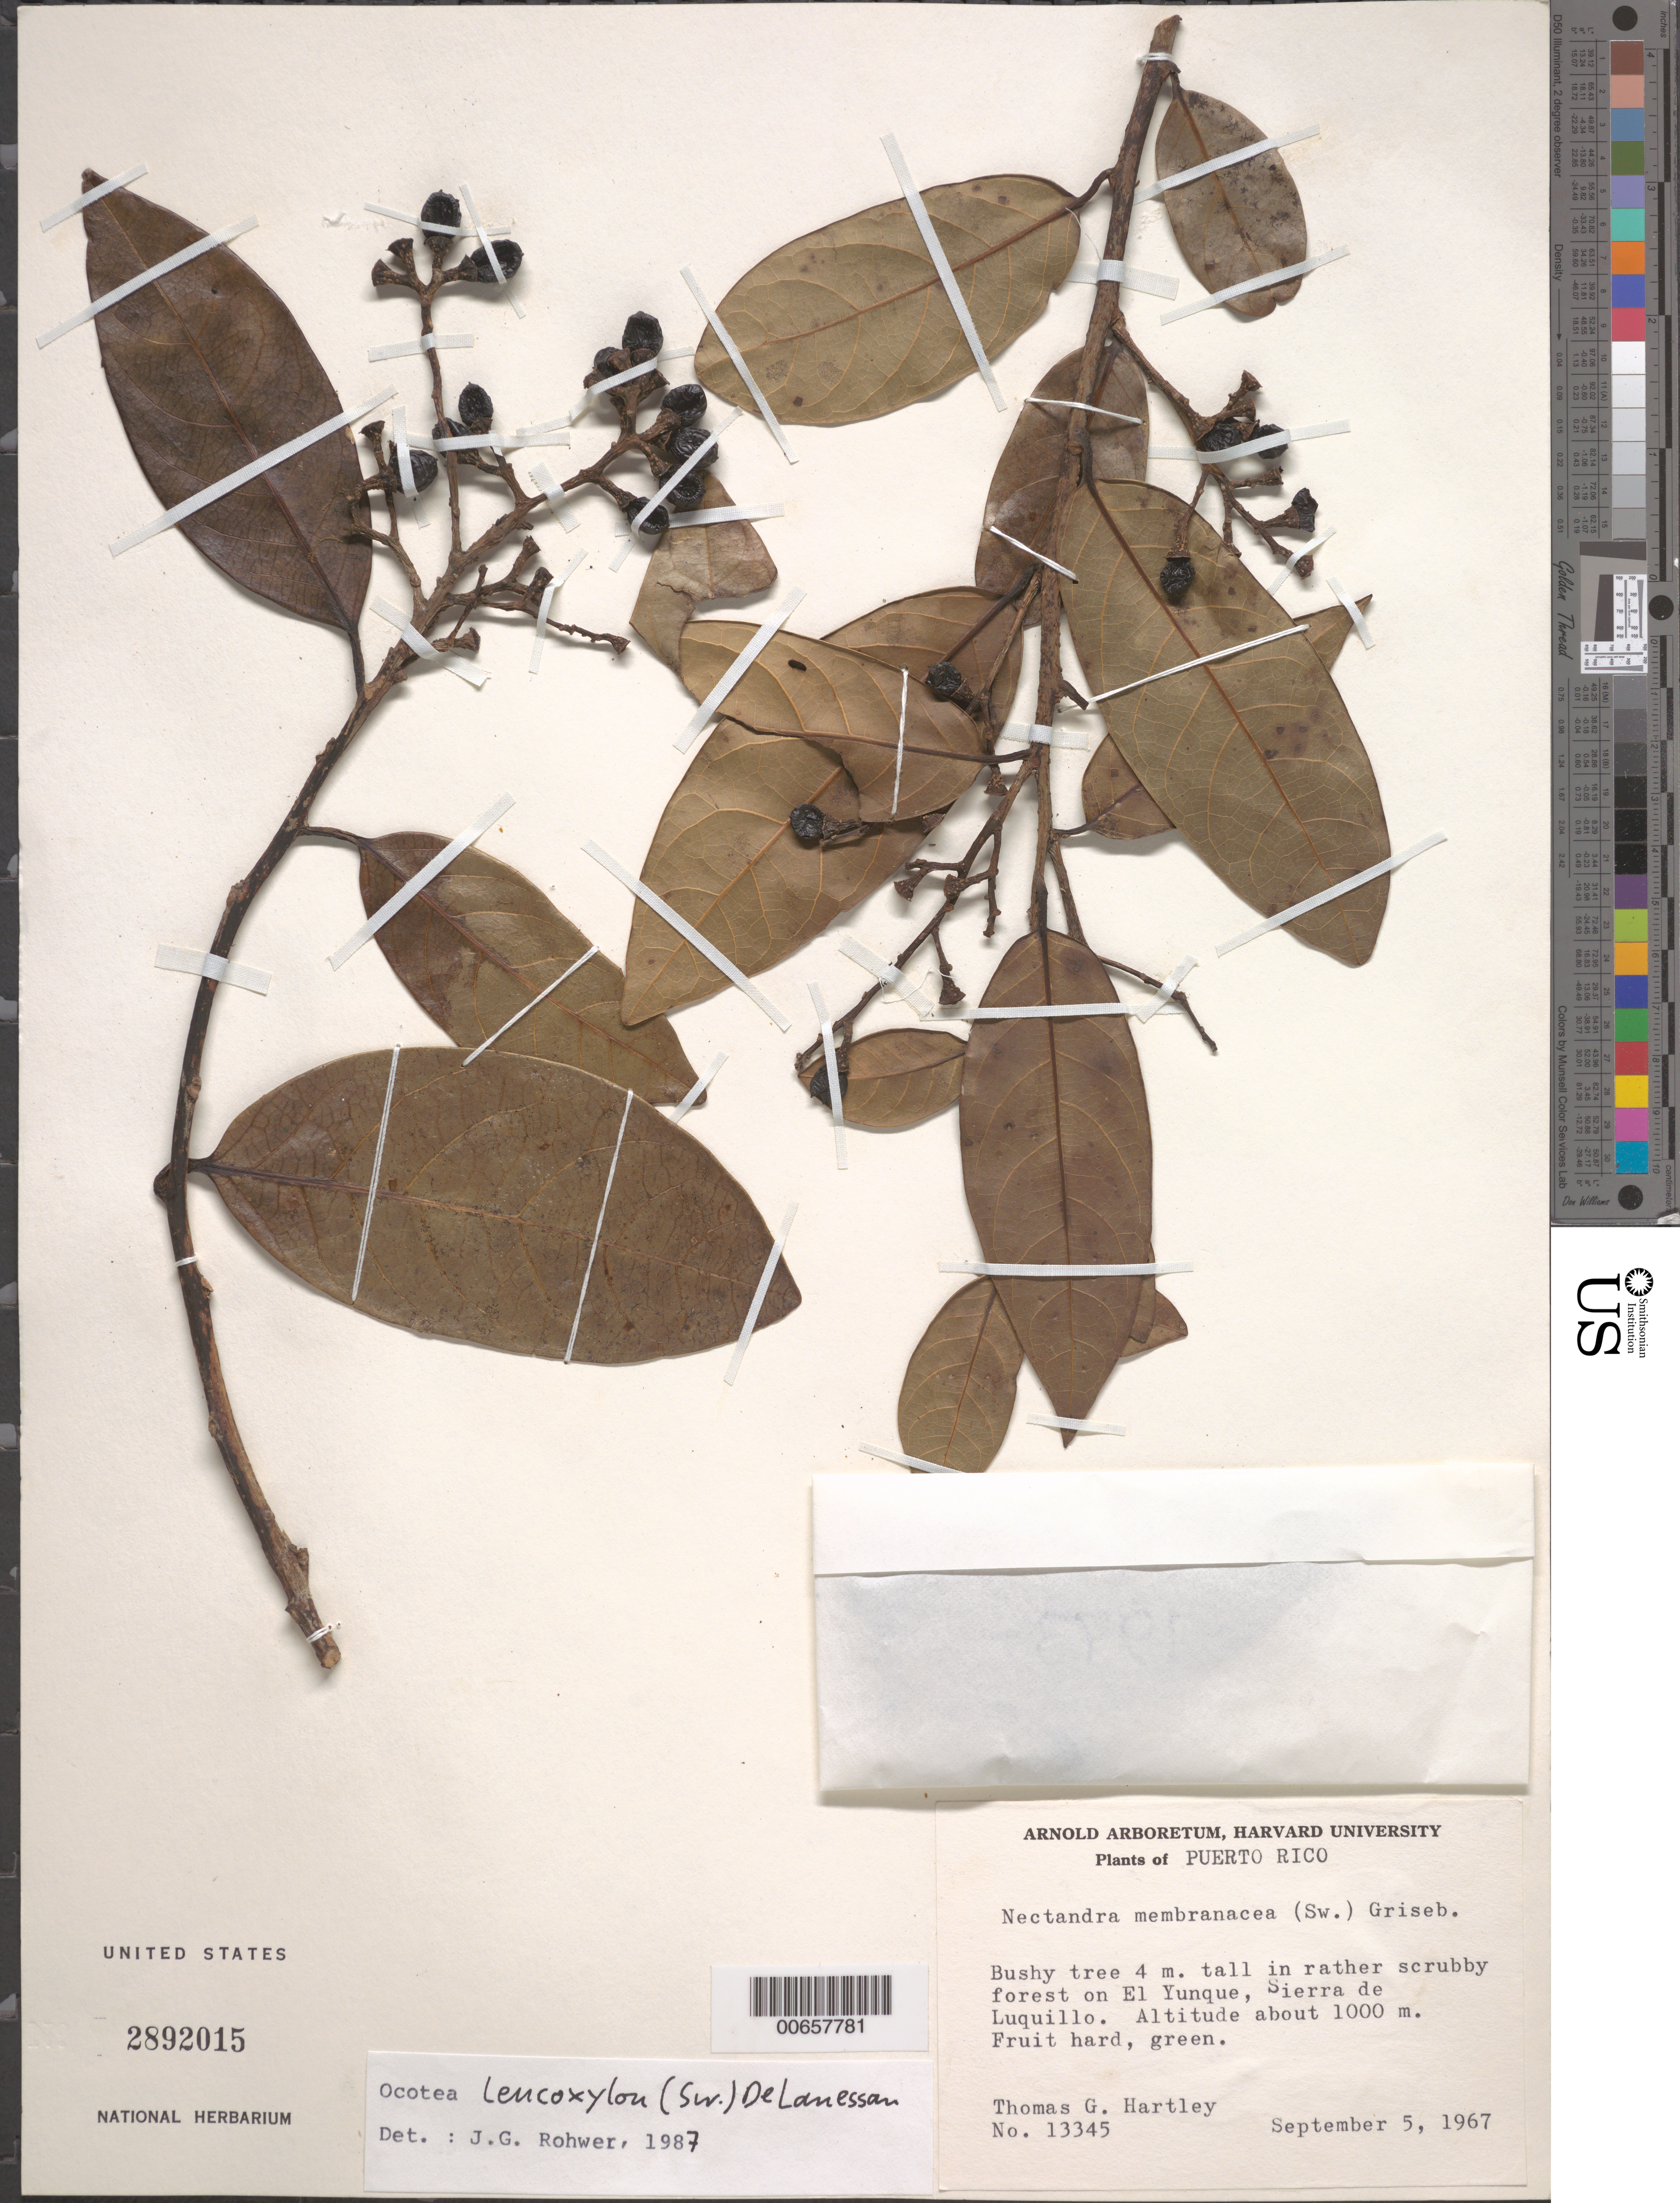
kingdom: Plantae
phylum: Tracheophyta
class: Magnoliopsida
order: Laurales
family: Lauraceae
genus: Ocotea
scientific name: Ocotea leucoxylon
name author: (Sw.) Laness.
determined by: Rohwer, J. G.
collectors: T. G. Hartley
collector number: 13345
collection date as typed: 05 Sep 1967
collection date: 1967-09-05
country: Puerto Rico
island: Greater Antilles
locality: Sierra de Luquillo, El Yunque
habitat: In rather scrubby forest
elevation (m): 1000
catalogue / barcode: US 2892015